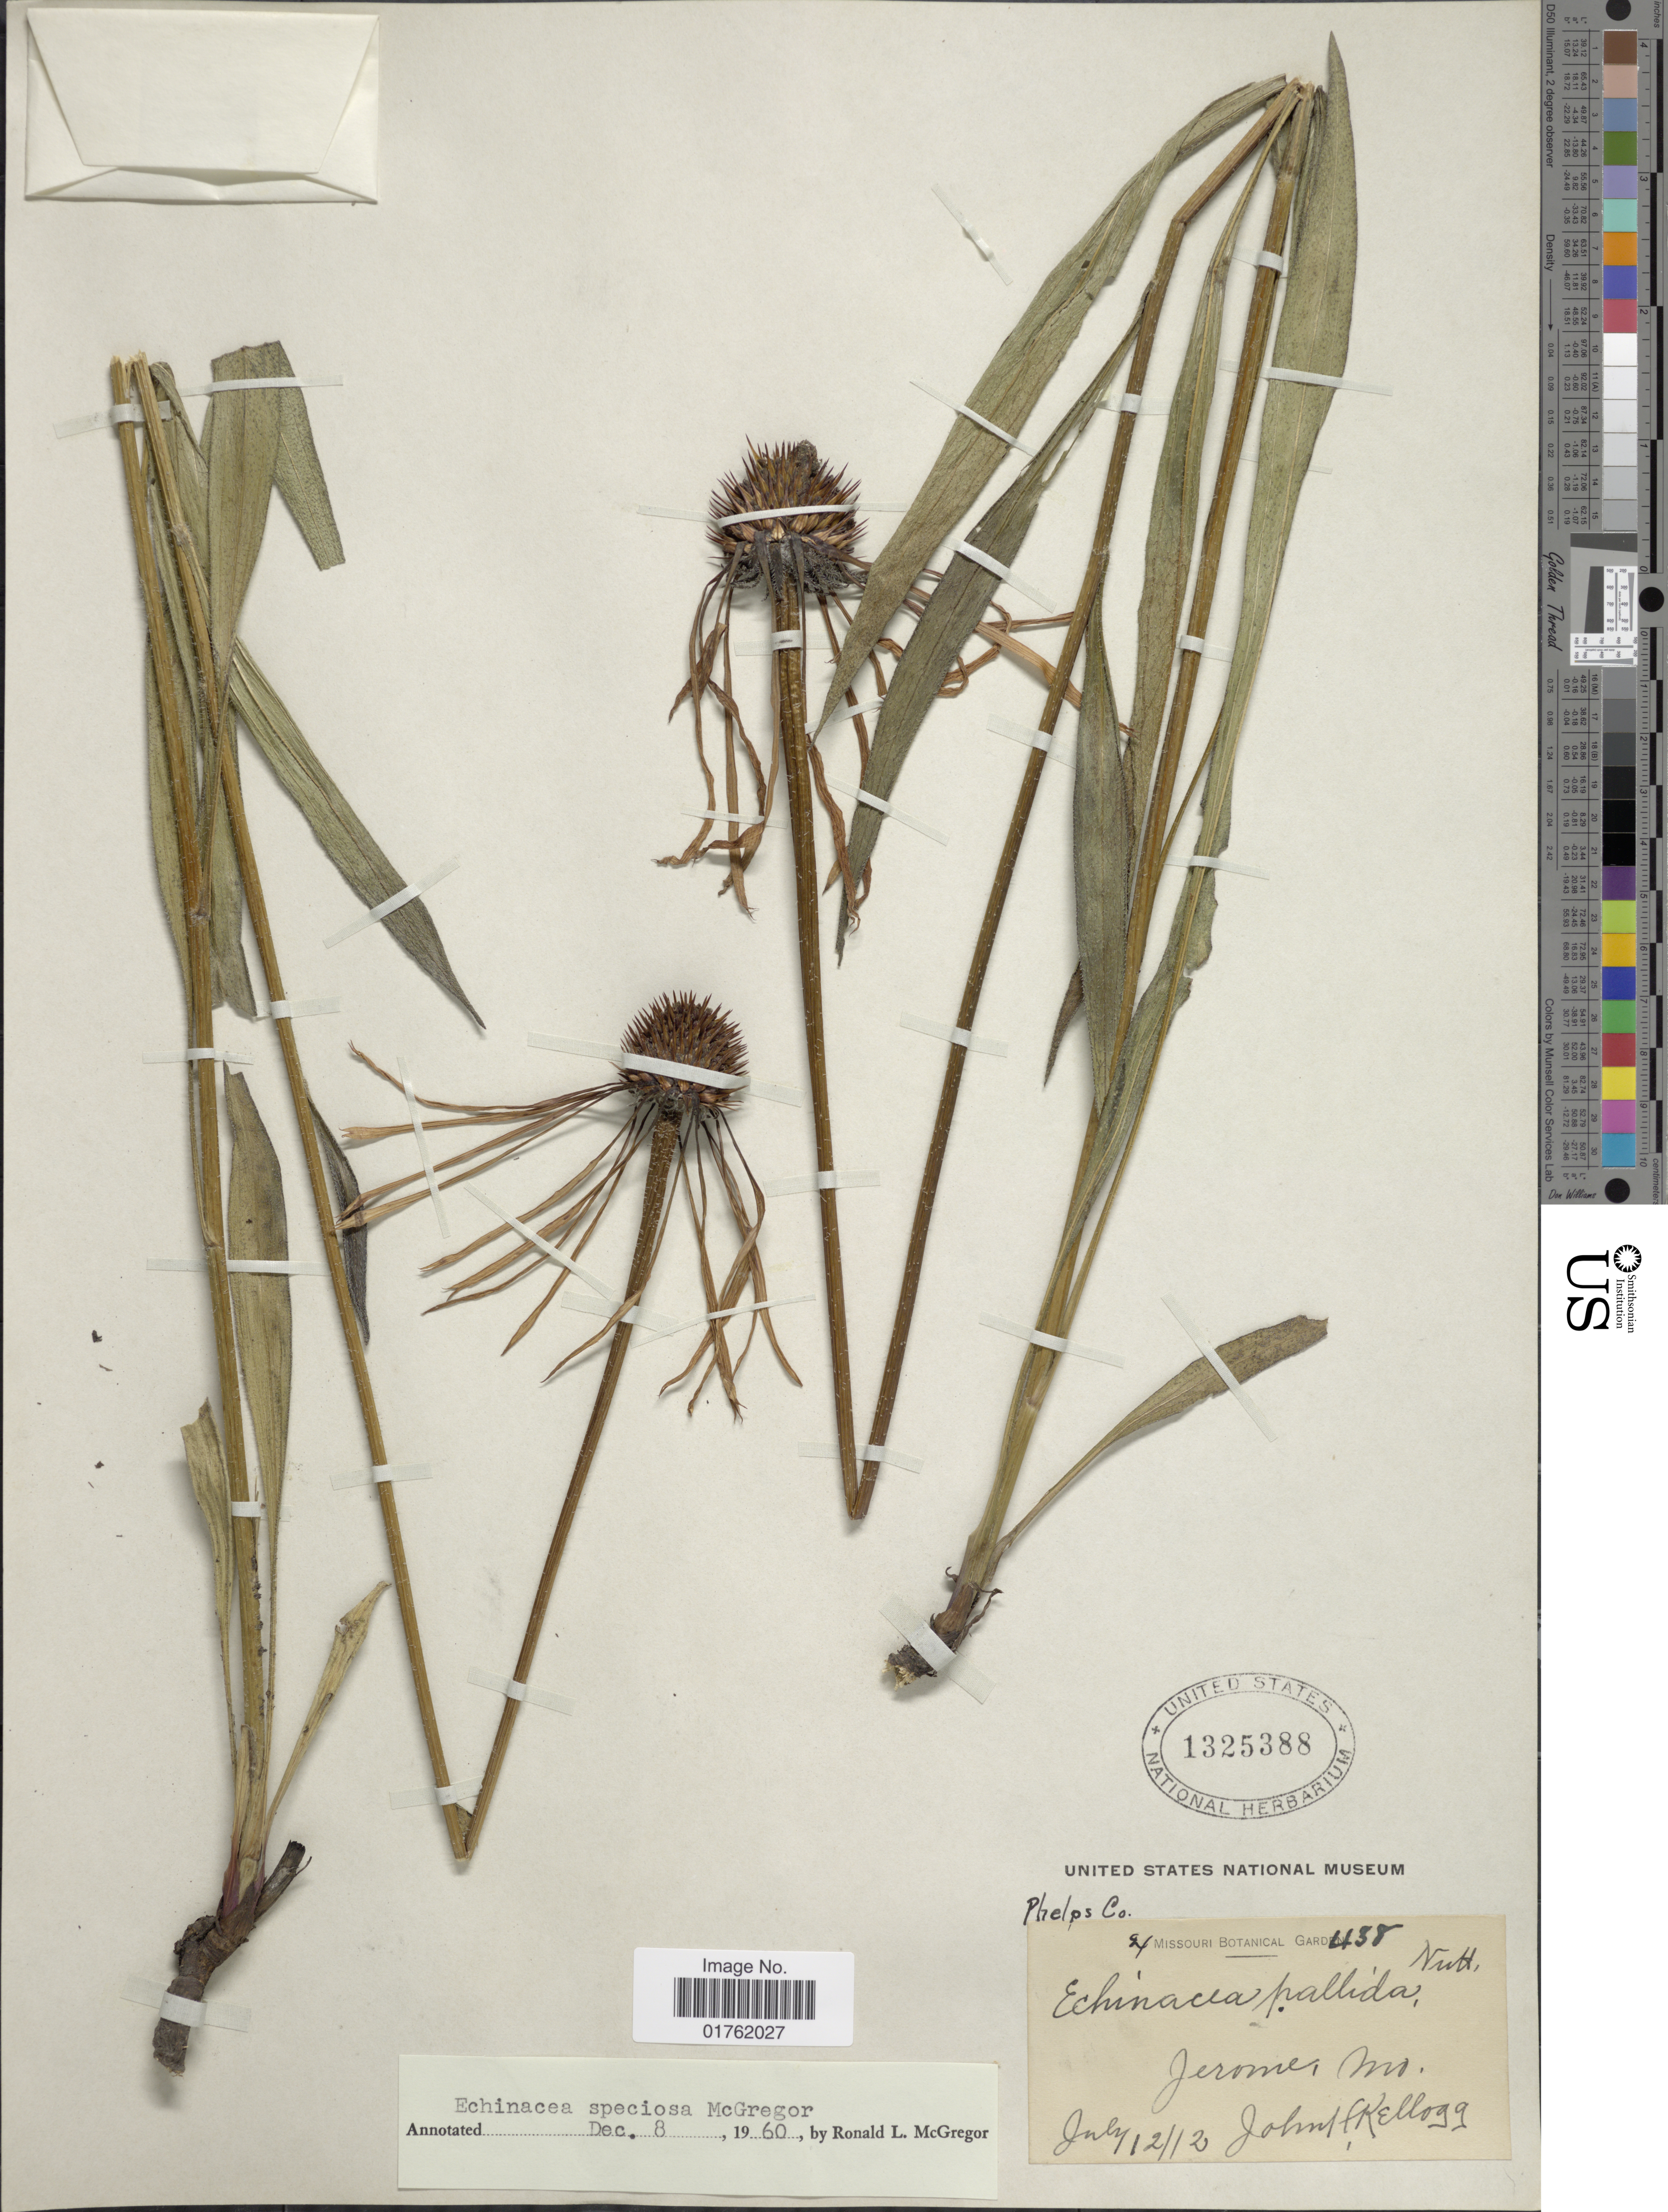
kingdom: Plantae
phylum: Tracheophyta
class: Magnoliopsida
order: Asterales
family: Asteraceae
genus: Echinacea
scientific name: Echinacea simulata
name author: McGregor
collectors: J. H. Kellogg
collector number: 438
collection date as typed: Transcribed d/m/y: 12/7/12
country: United States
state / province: Missouri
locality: Jerome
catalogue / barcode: US 1325388